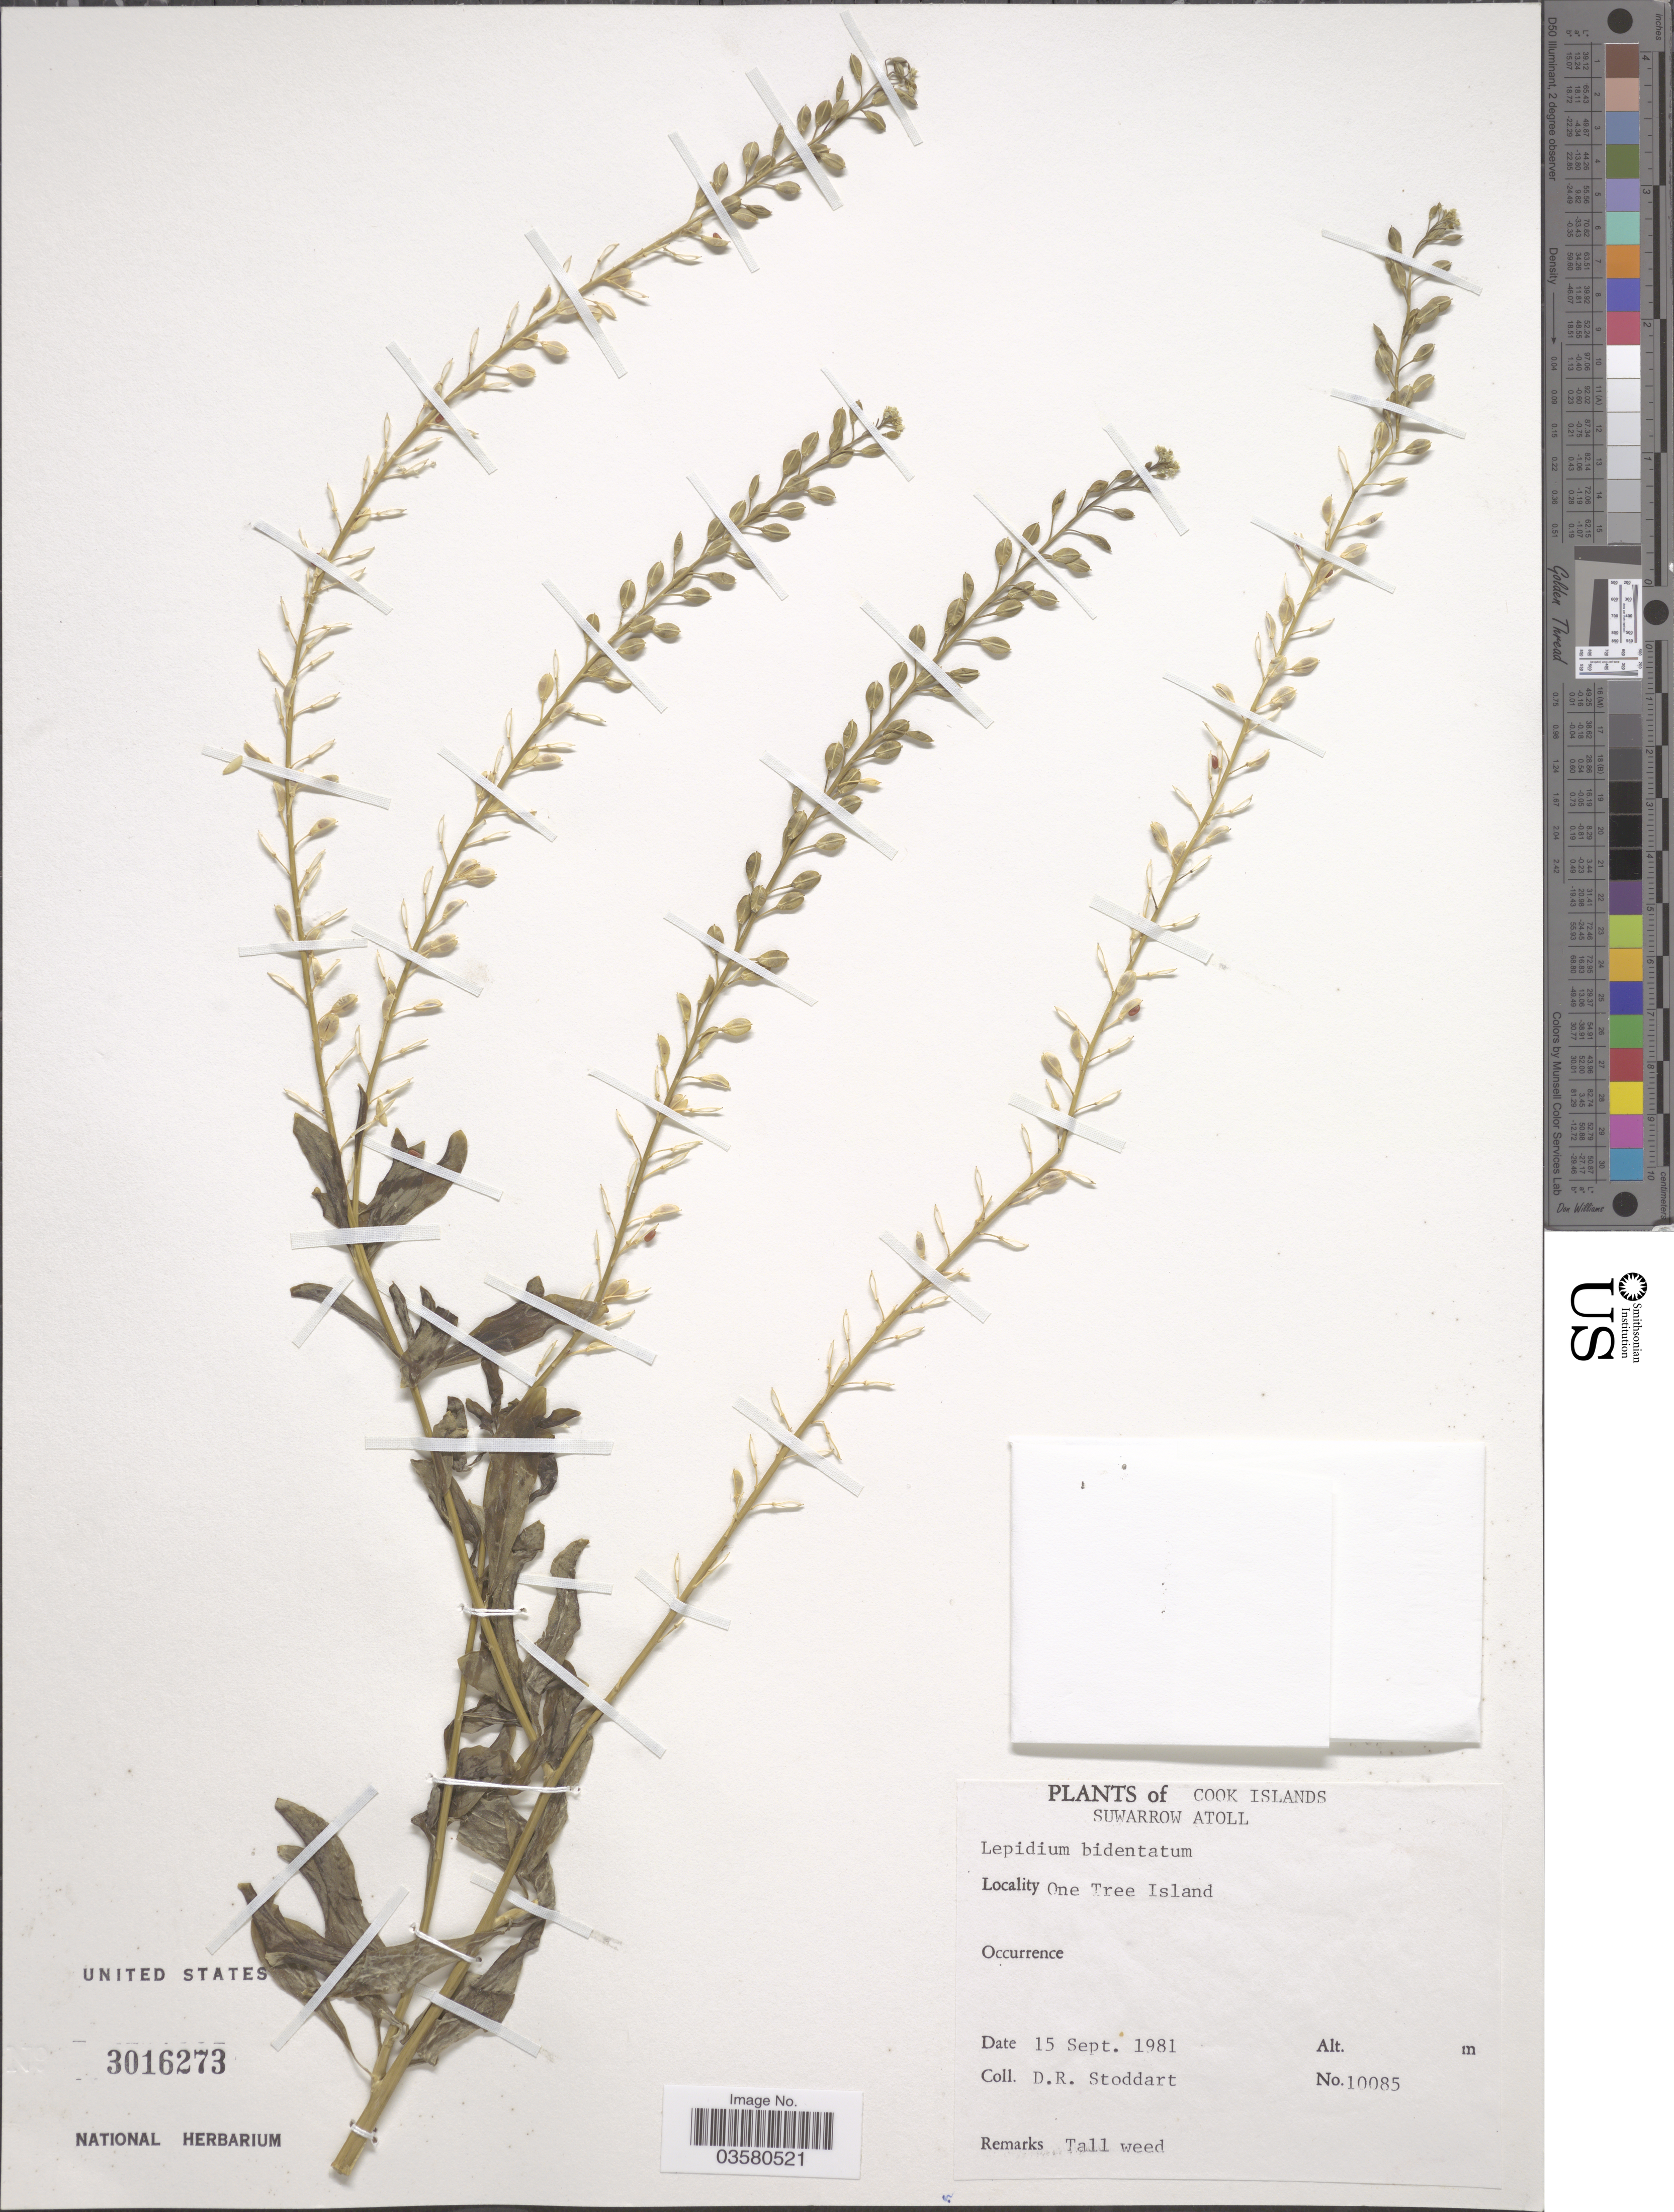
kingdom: Plantae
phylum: Tracheophyta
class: Magnoliopsida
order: Brassicales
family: Brassicaceae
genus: Lepidium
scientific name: Lepidium bidentatum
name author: Montin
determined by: Al-Shehbaz, I. A., (MO), Missouri Botanical Garden (UNITED STATES)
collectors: D. R. Stoddart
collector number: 10085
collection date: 1981-09-15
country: Cook Islands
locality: Suwarrow Atoll. One Tree Island.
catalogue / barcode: US 3016273